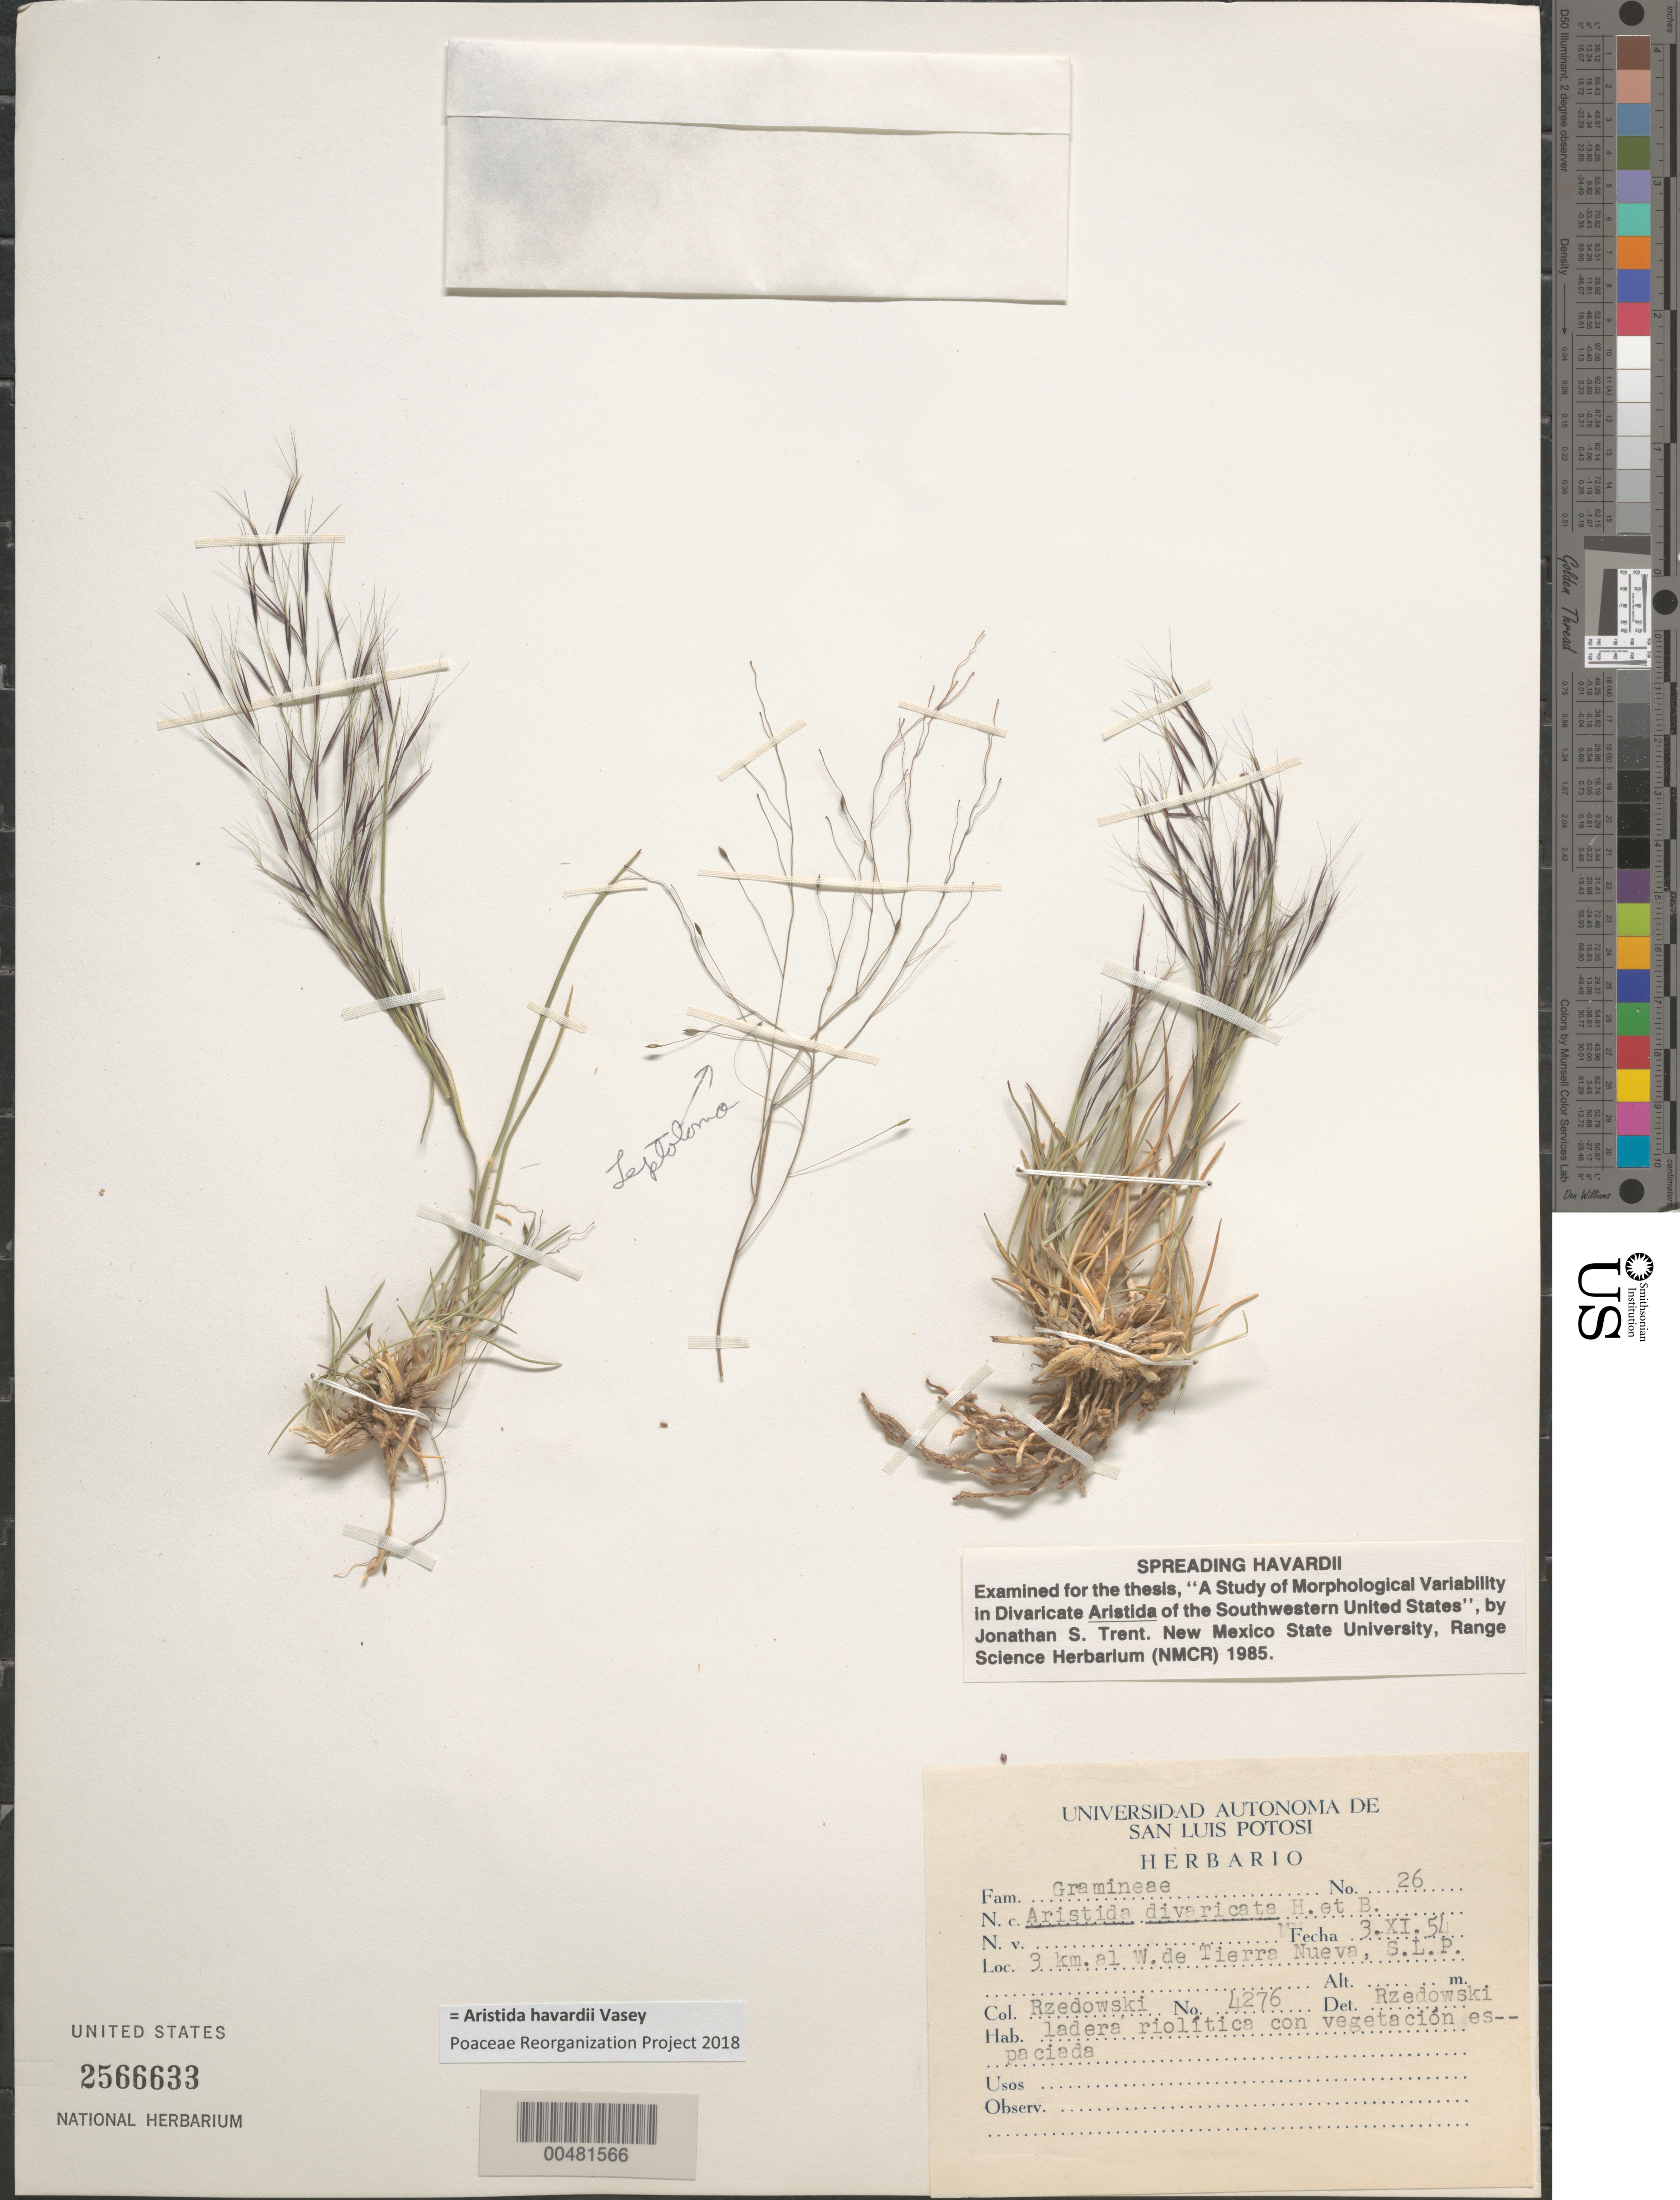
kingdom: Plantae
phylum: Tracheophyta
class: Liliopsida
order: Poales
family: Poaceae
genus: Aristida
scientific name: Aristida havardii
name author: Vasey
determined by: Rzedowski, J.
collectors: J. Rzedowski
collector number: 4276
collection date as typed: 3 Nov 1954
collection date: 1954-11-03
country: Mexico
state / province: San Luis Potosi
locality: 3 km al W de Tierra Nueva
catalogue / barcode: US 2566633